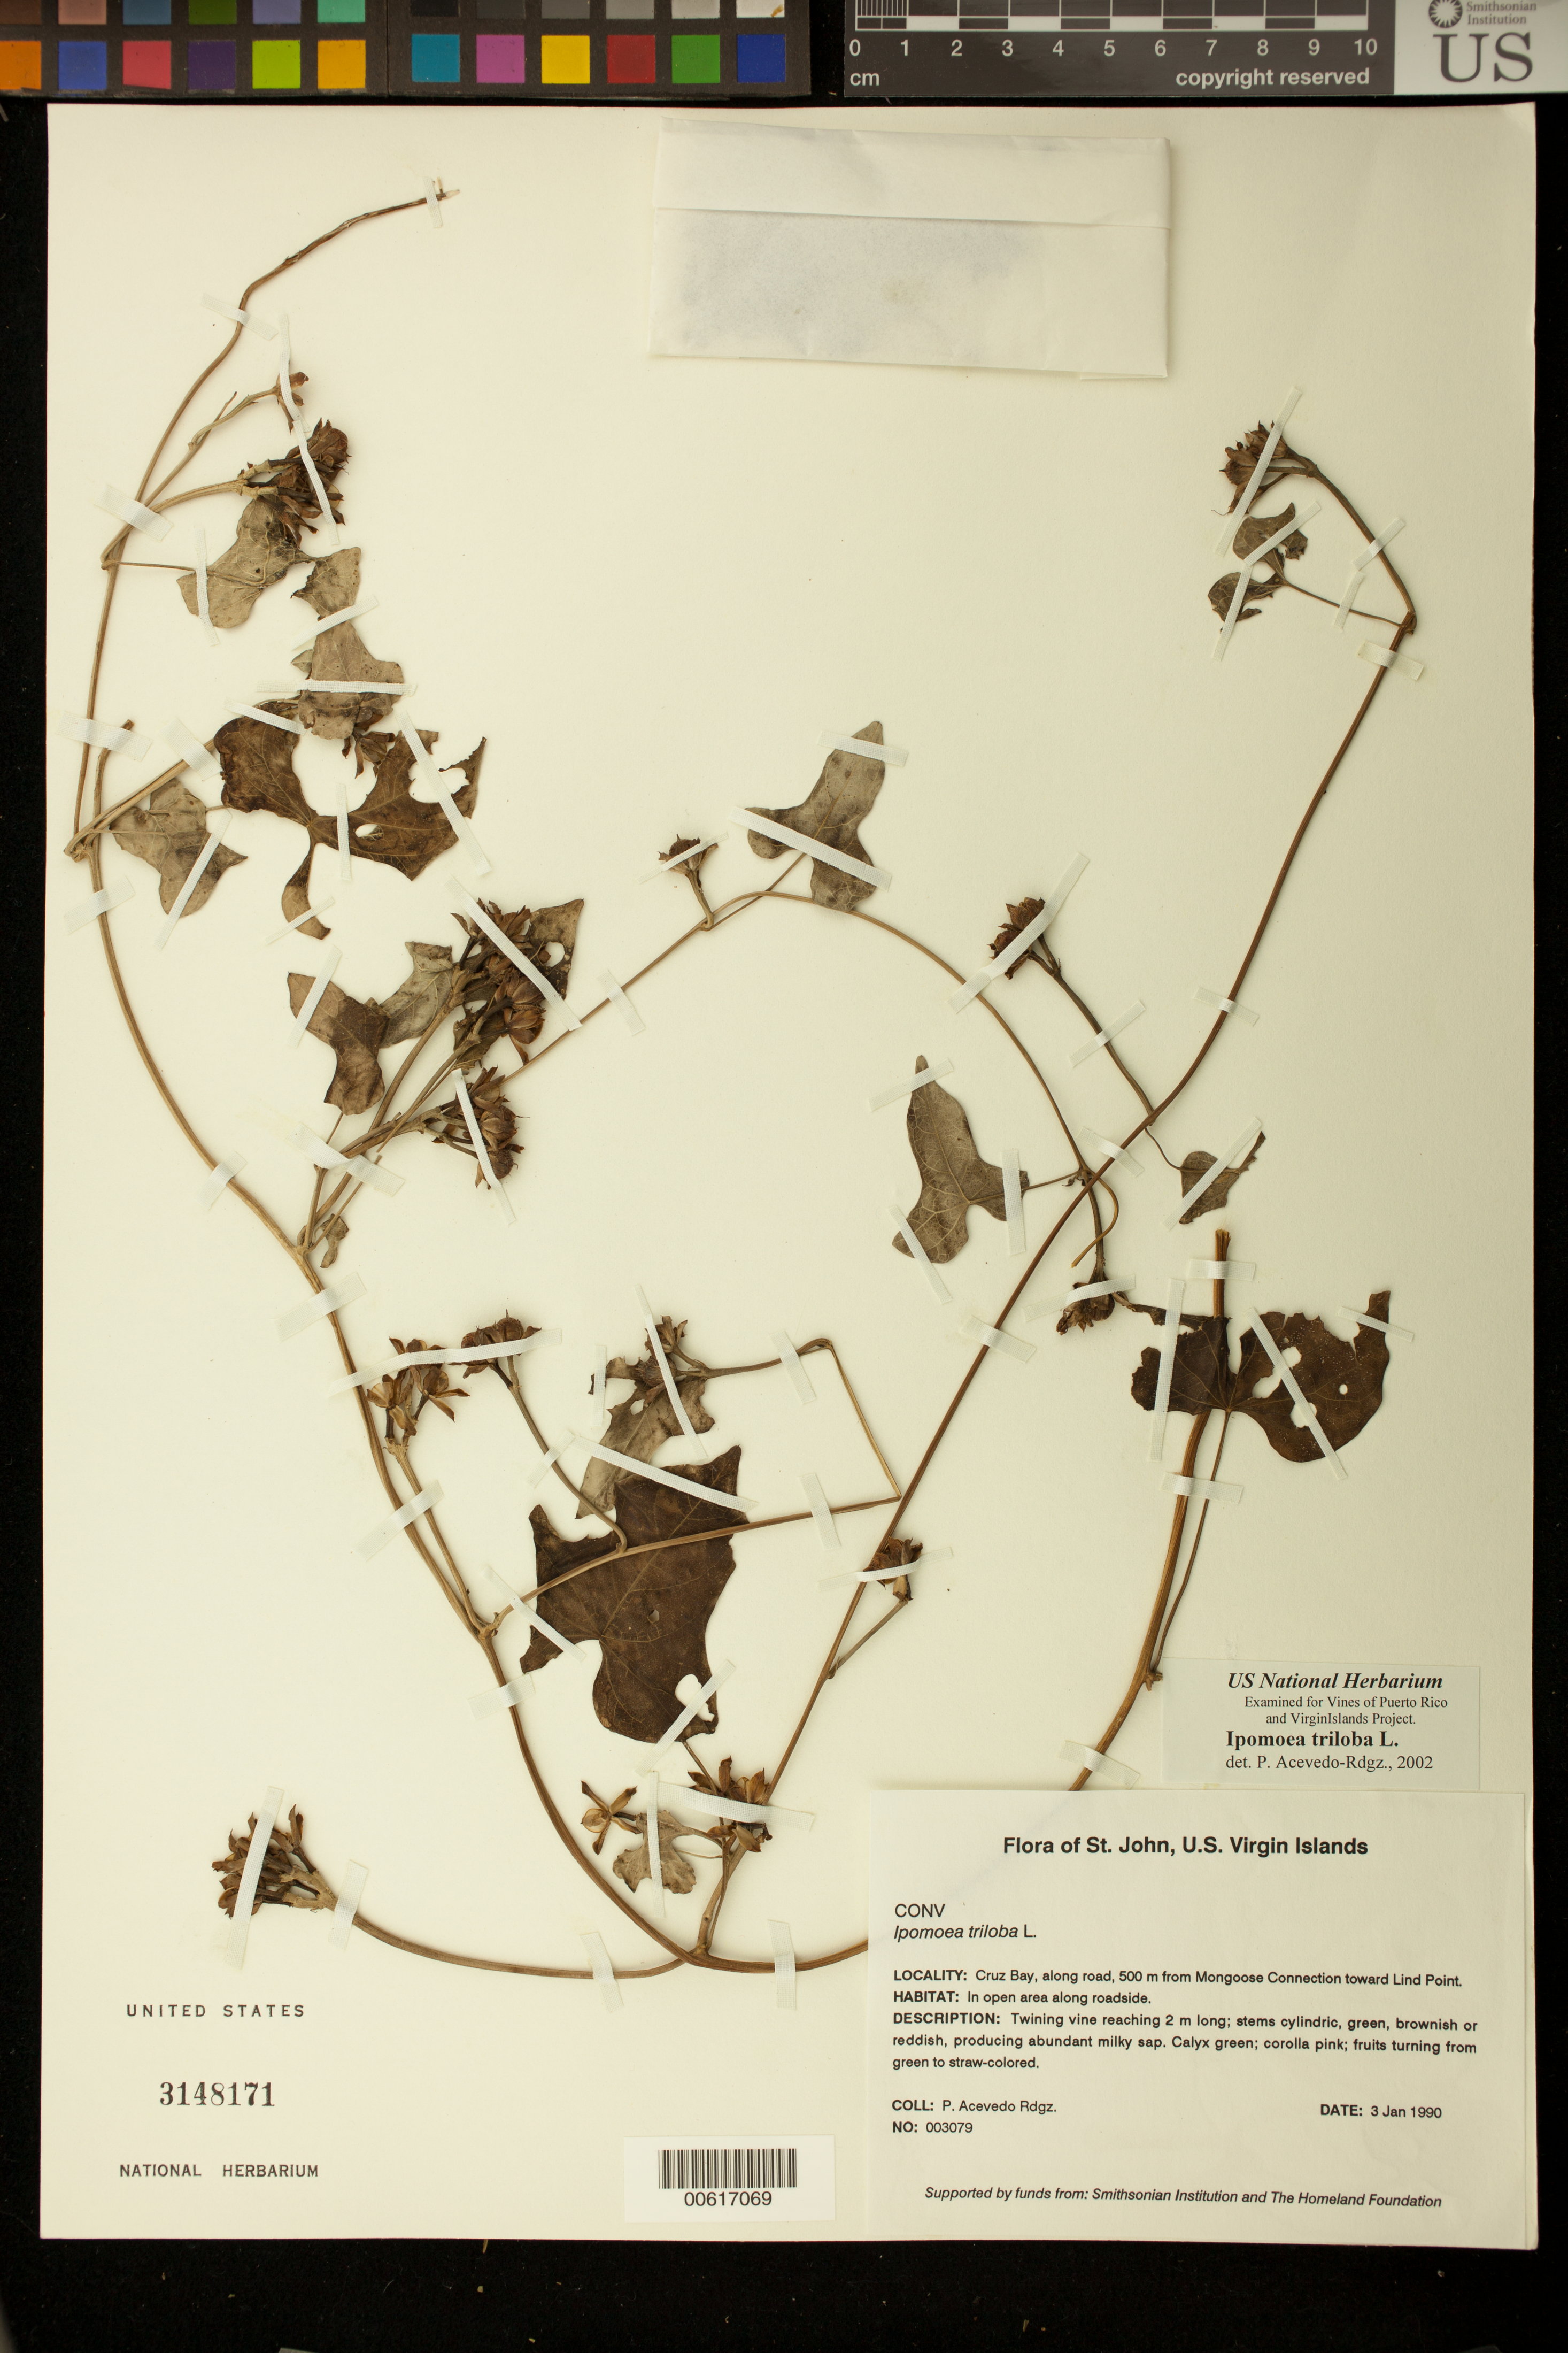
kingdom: Plantae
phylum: Tracheophyta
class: Magnoliopsida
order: Solanales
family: Convolvulaceae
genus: Ipomoea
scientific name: Ipomoea triloba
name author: L.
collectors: P. Acevedo-Rodr.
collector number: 3079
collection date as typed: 03 Jan 1990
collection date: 1990-01-03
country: U.S. Virgin Islands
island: St. John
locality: Cruz Bay Quarter; Cruz Bay, along road, 500 m from Mongoose Connection toward Lind Point.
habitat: In open area along roadside.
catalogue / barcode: US 3148171